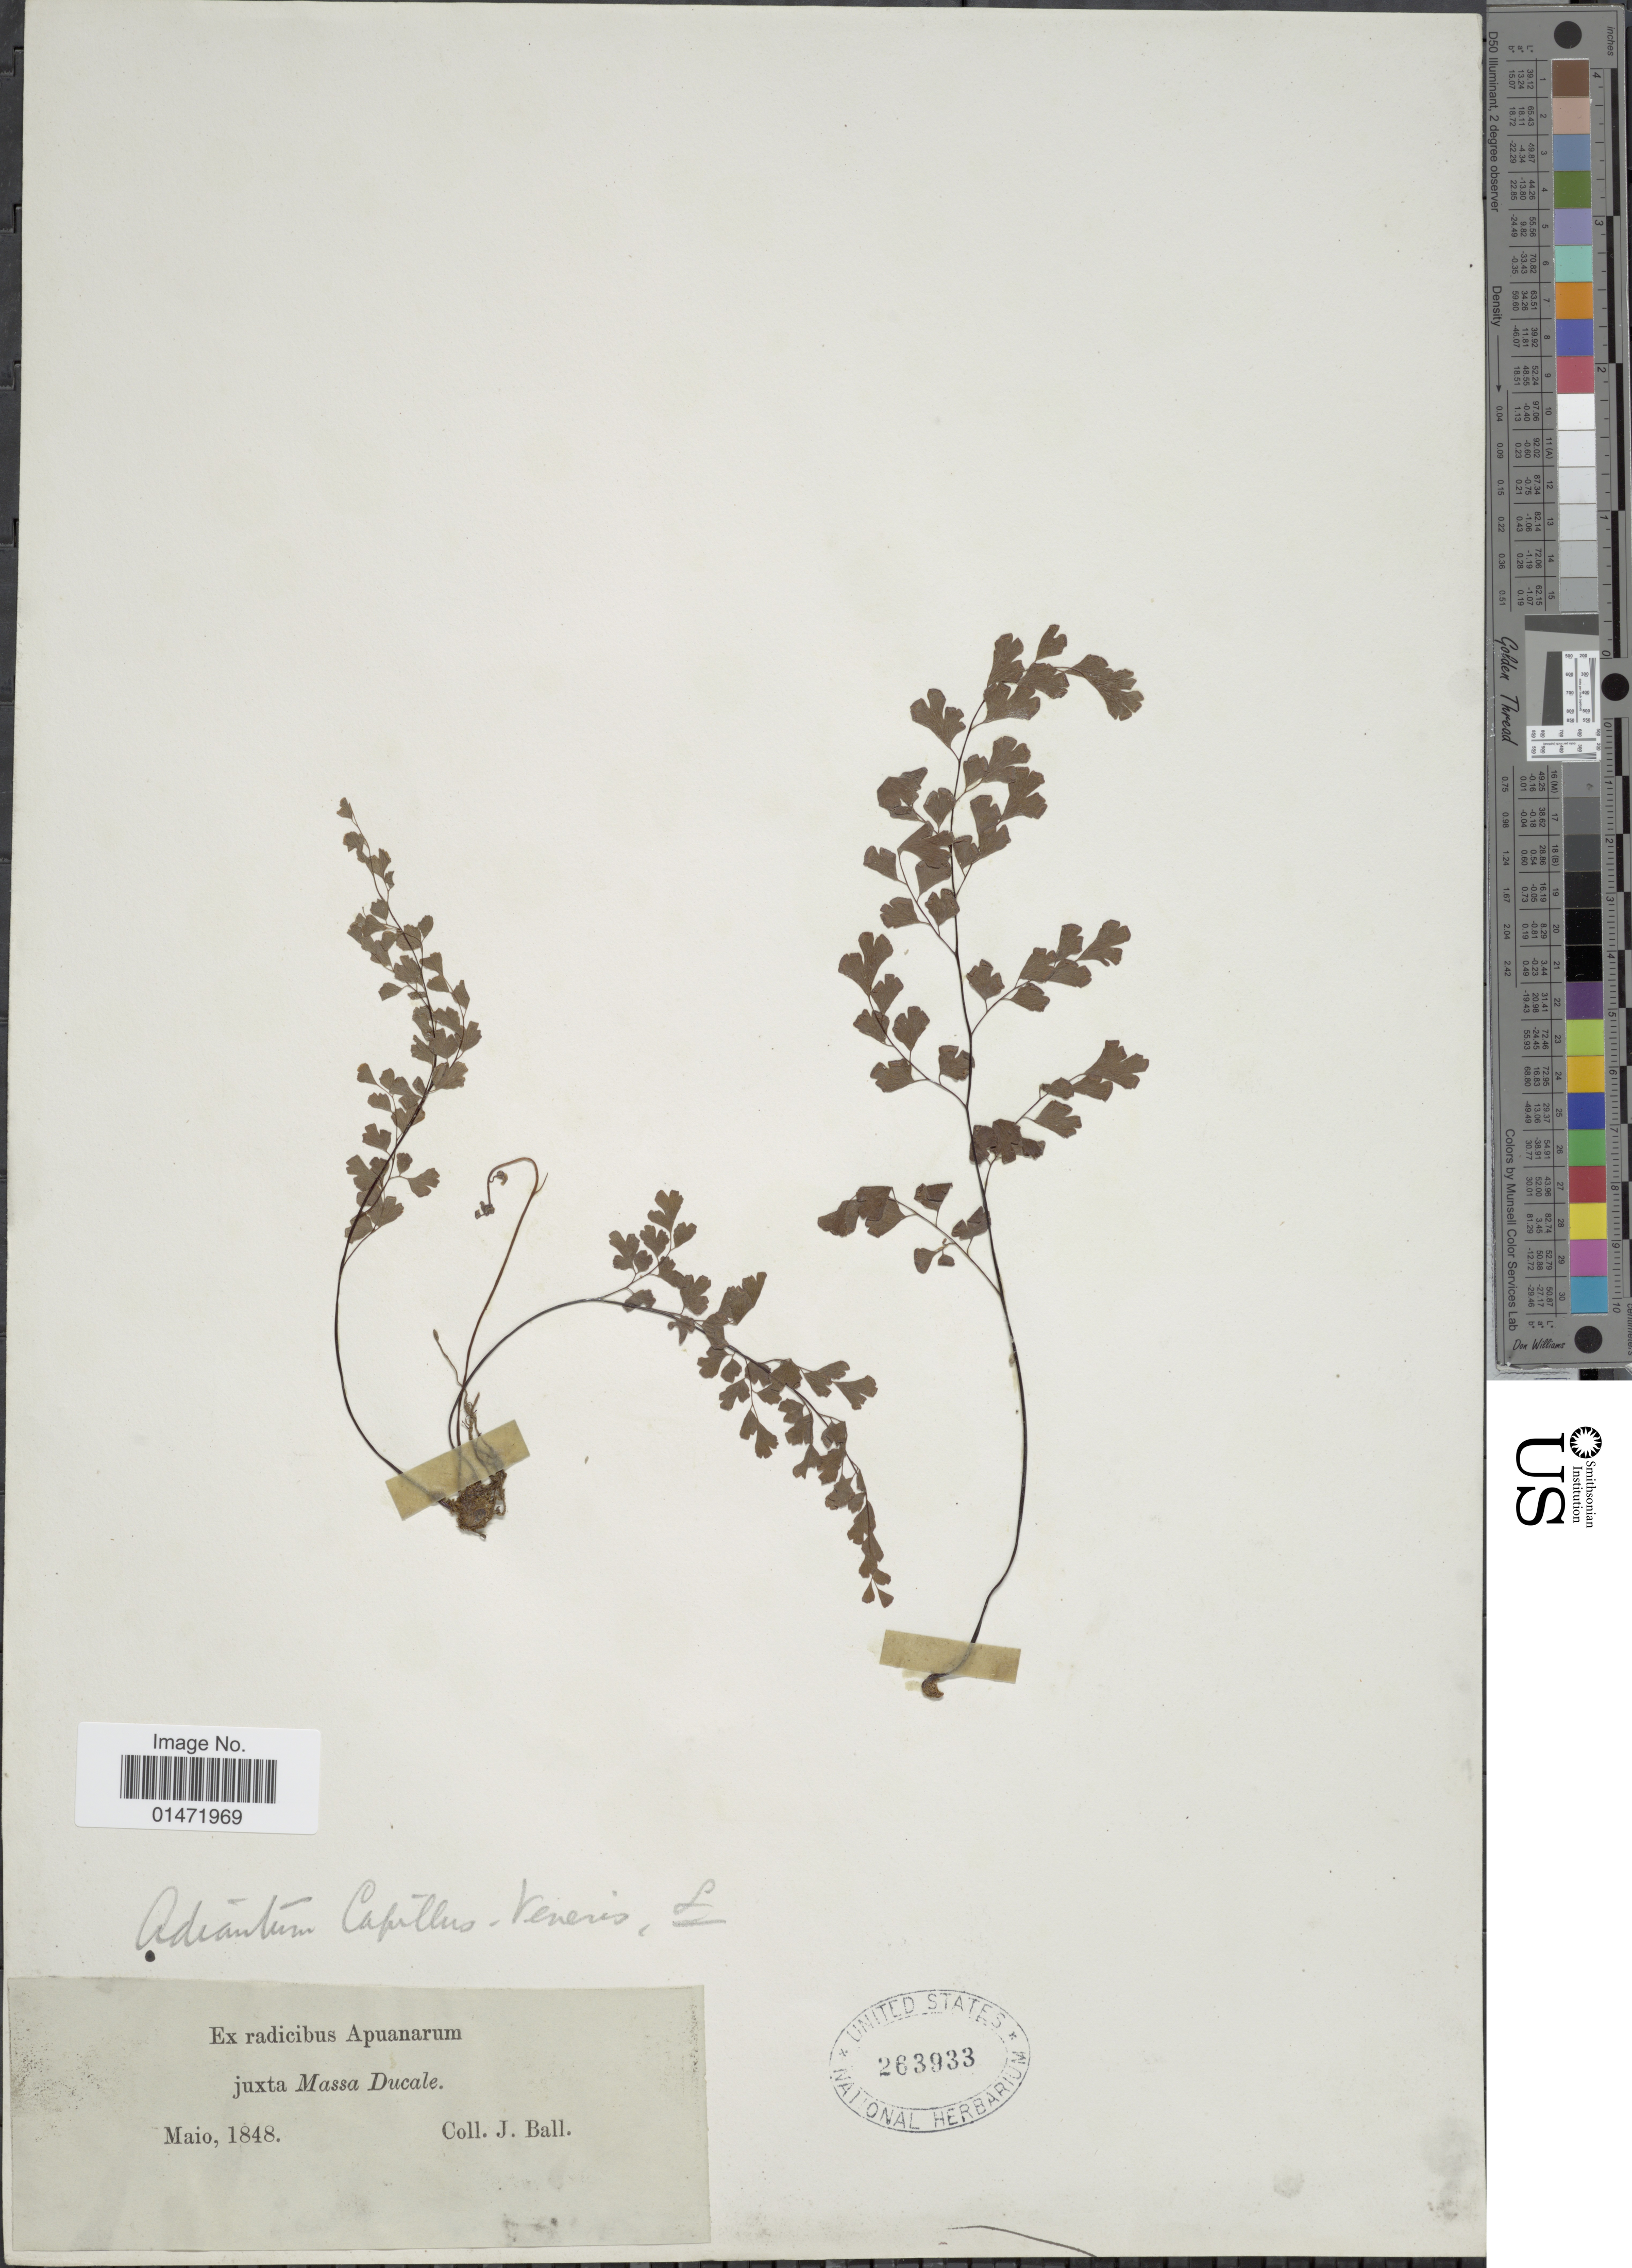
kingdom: Plantae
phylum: Tracheophyta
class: Polypodiopsida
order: Polypodiales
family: Pteridaceae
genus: Adiantum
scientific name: Adiantum capillus-veneris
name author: L.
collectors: J. Ball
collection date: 1848-05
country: Italy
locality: Ex radicibus Apuanarum juxta Massa Ducale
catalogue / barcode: US 263933